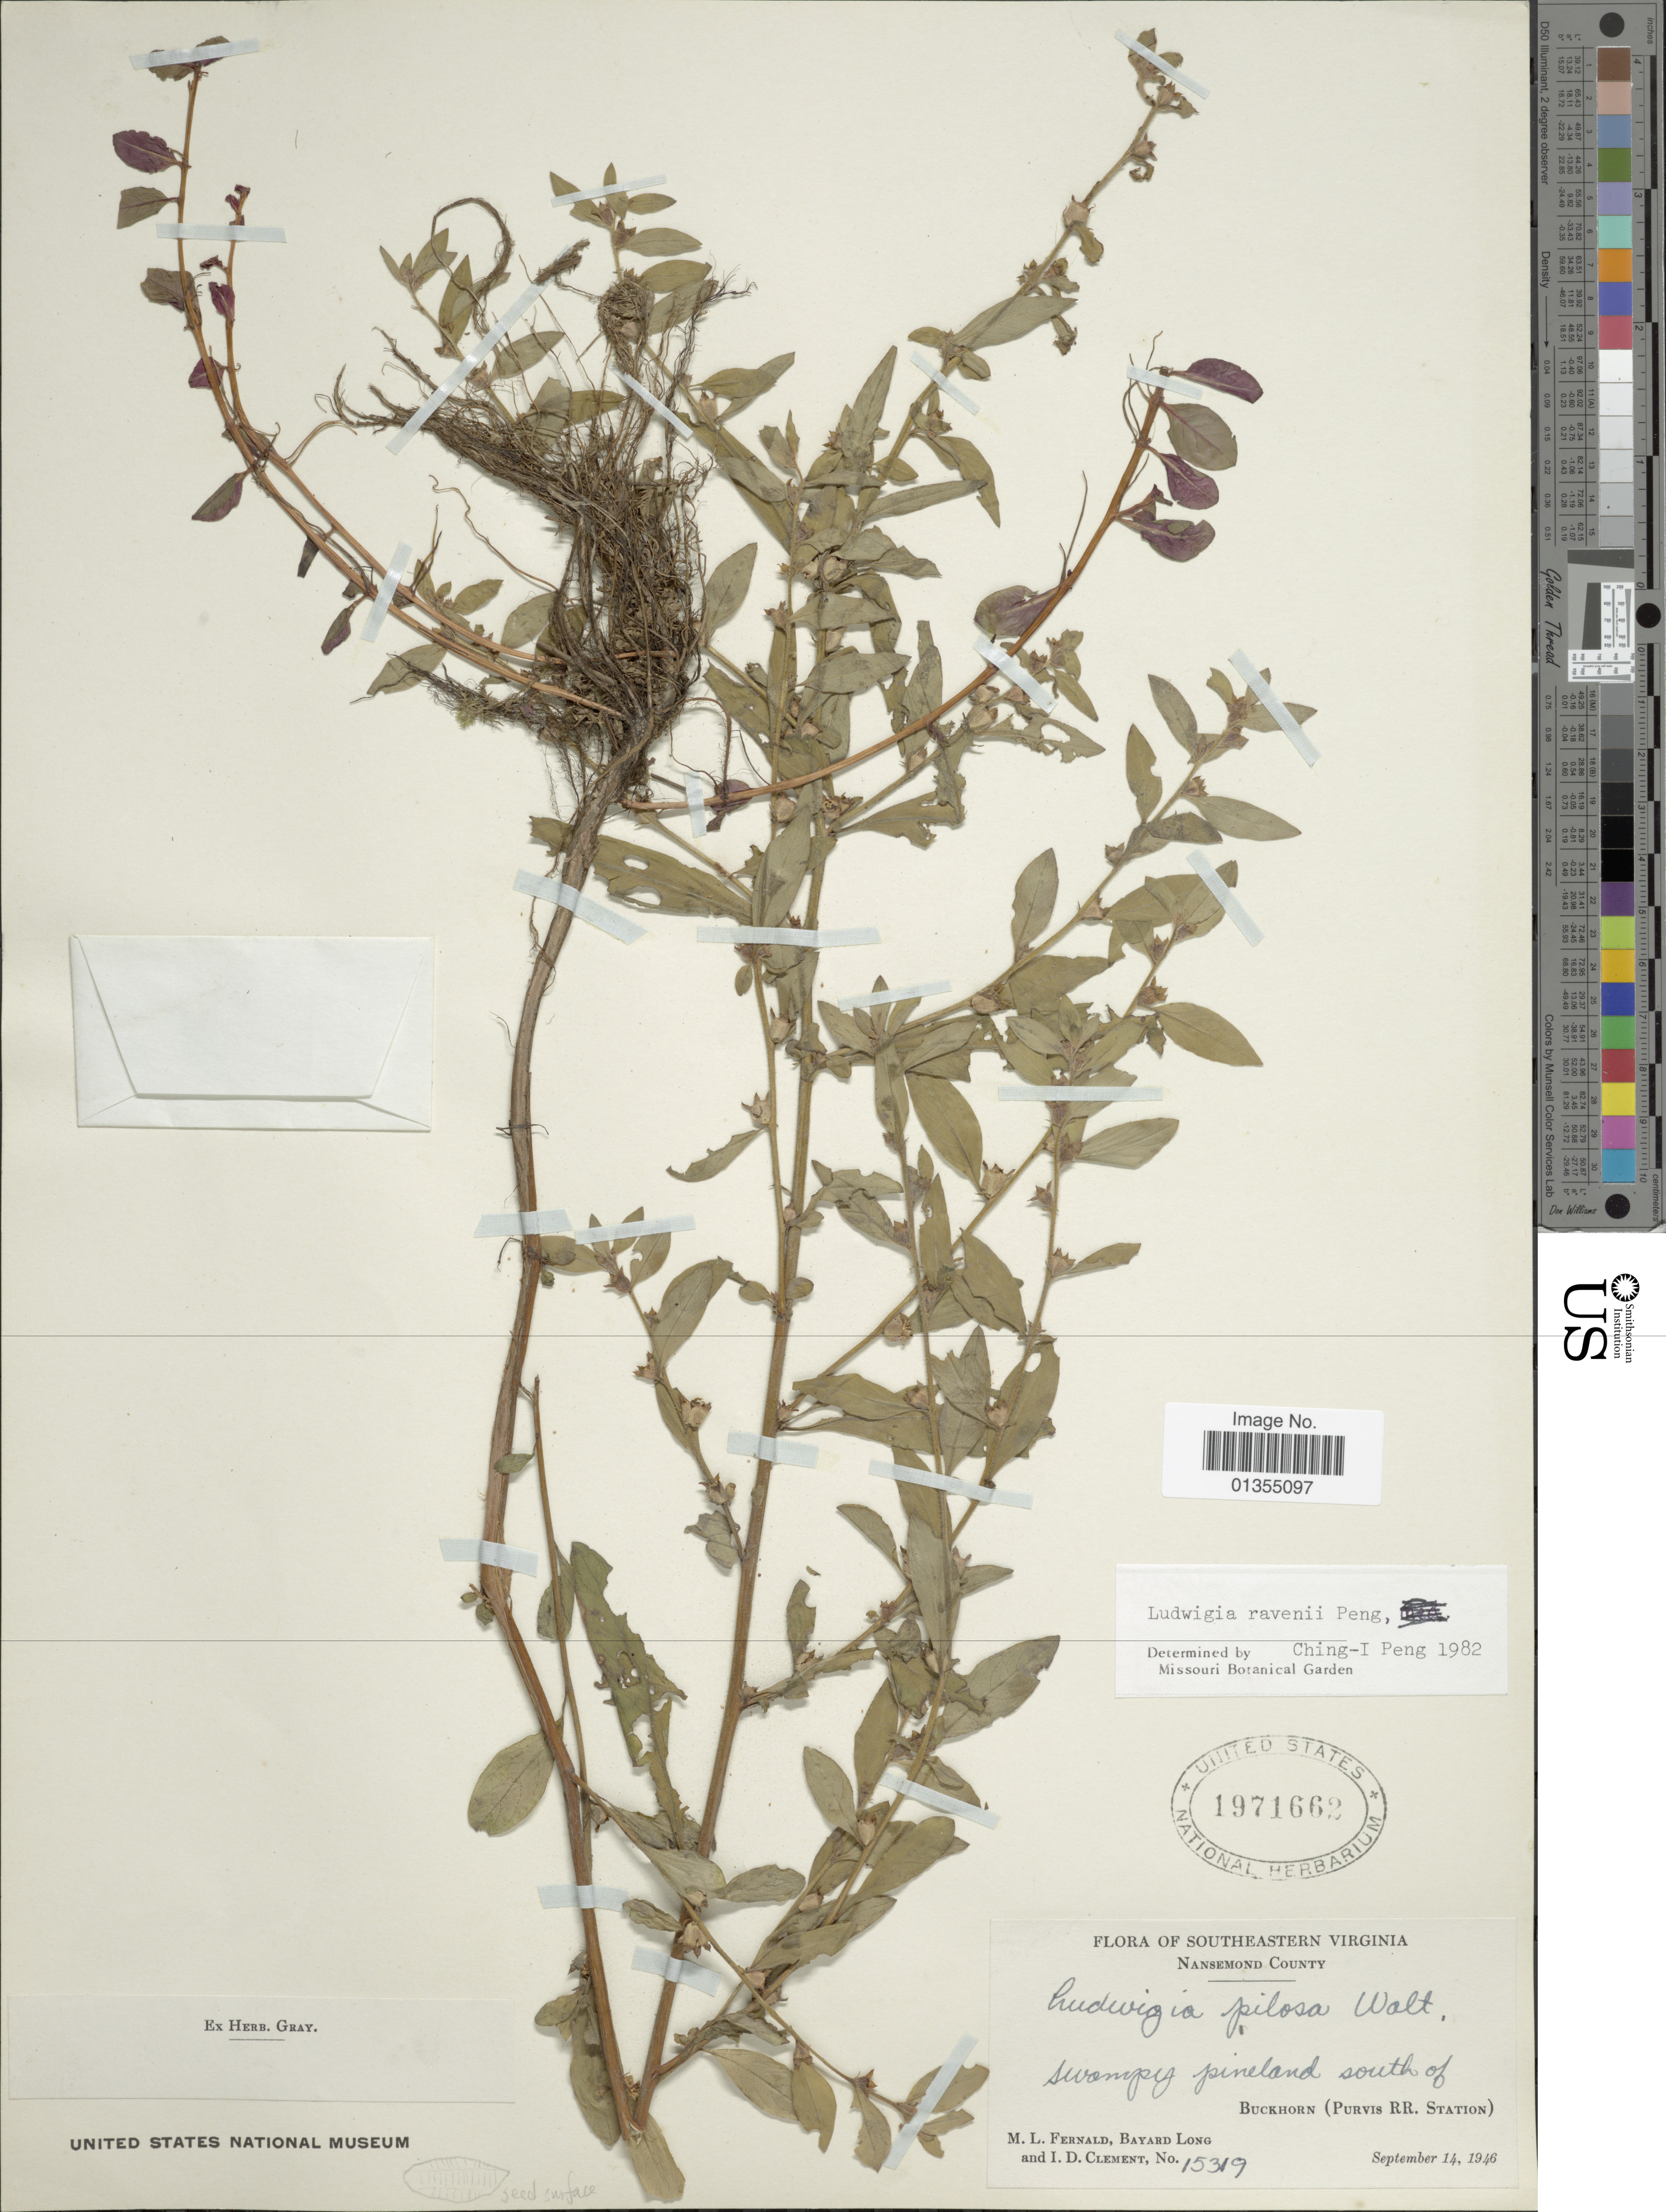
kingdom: Plantae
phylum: Tracheophyta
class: Magnoliopsida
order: Myrtales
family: Onagraceae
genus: Ludwigia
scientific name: Ludwigia ravenii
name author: C.I. Peng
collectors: M. L. Fernald, B. Long & I. Clement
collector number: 15319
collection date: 1946-09-14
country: United States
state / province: Virginia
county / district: City of Suffolk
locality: Southeastern Virginia, Buckhorn (Purvis RR. Station)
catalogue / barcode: US 1971662